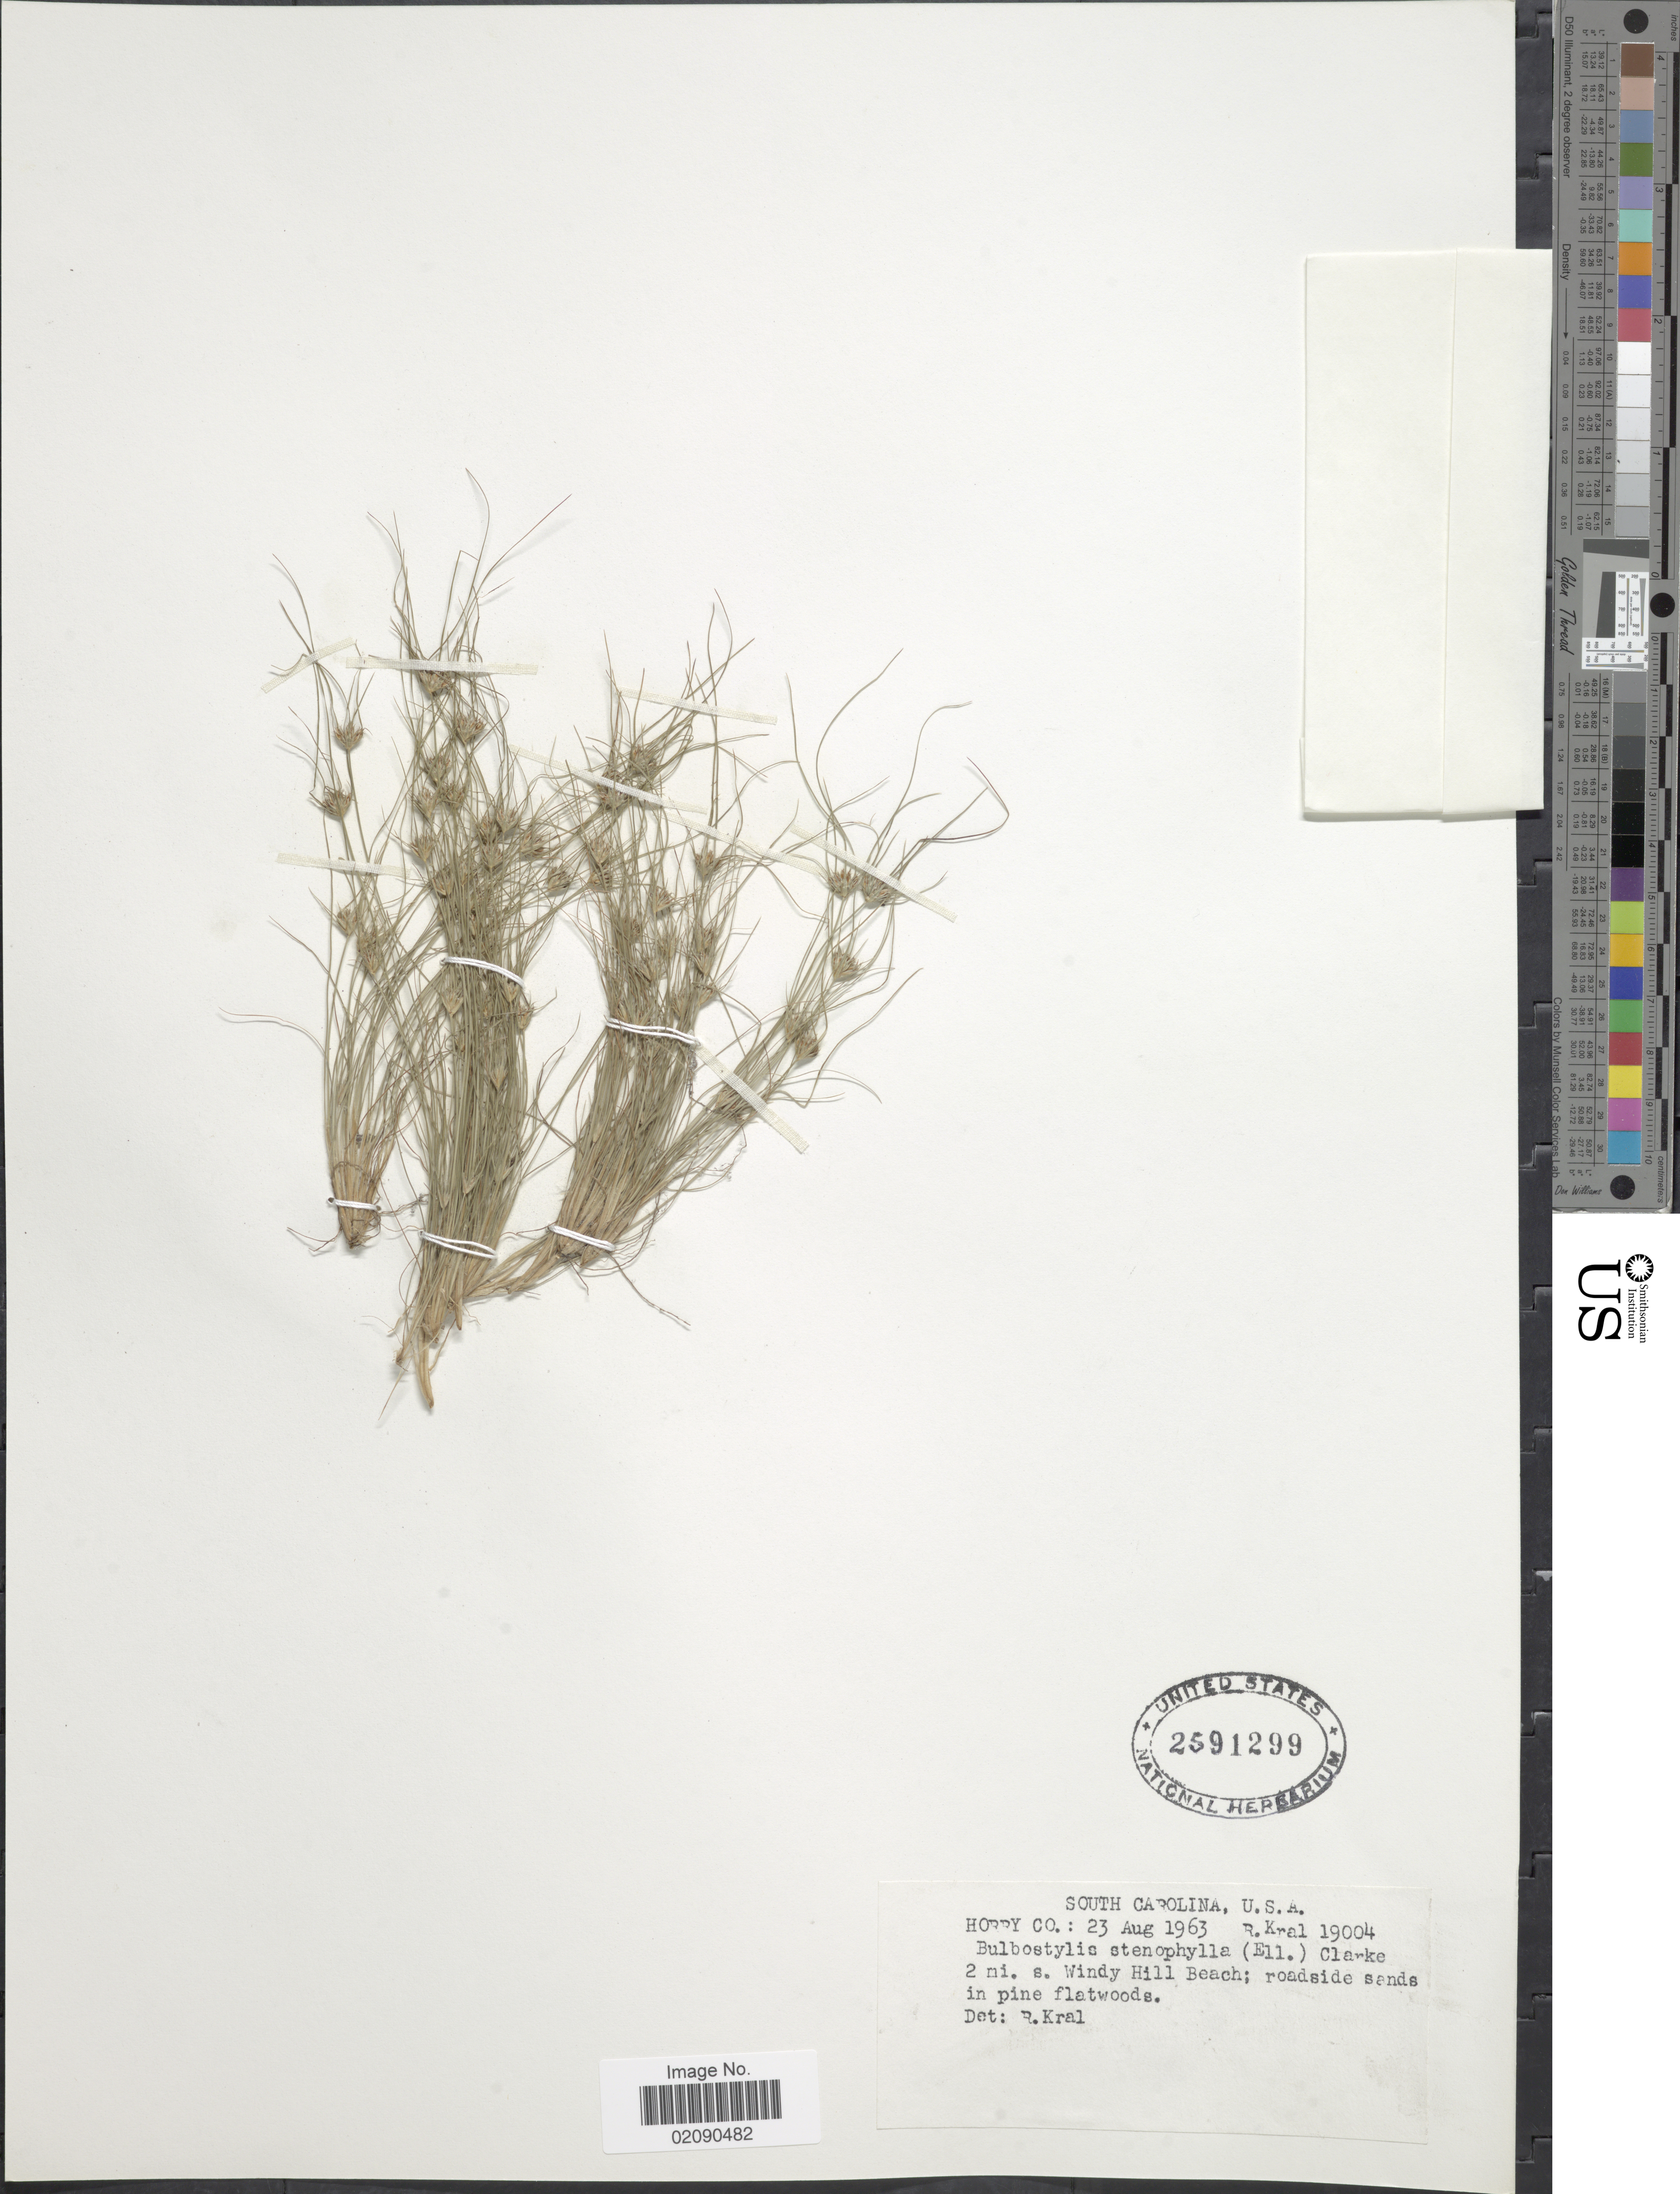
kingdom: Plantae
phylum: Tracheophyta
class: Liliopsida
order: Poales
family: Cyperaceae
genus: Bulbostylis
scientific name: Bulbostylis stenophylla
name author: (Elliott) C.B. Clarke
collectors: R. Kral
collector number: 19004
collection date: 1963-08-23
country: United States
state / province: South Carolina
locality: Horry Co, 2 mi s Windy Hill Beach; roadside sands in pine flatwoods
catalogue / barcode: US 2591299